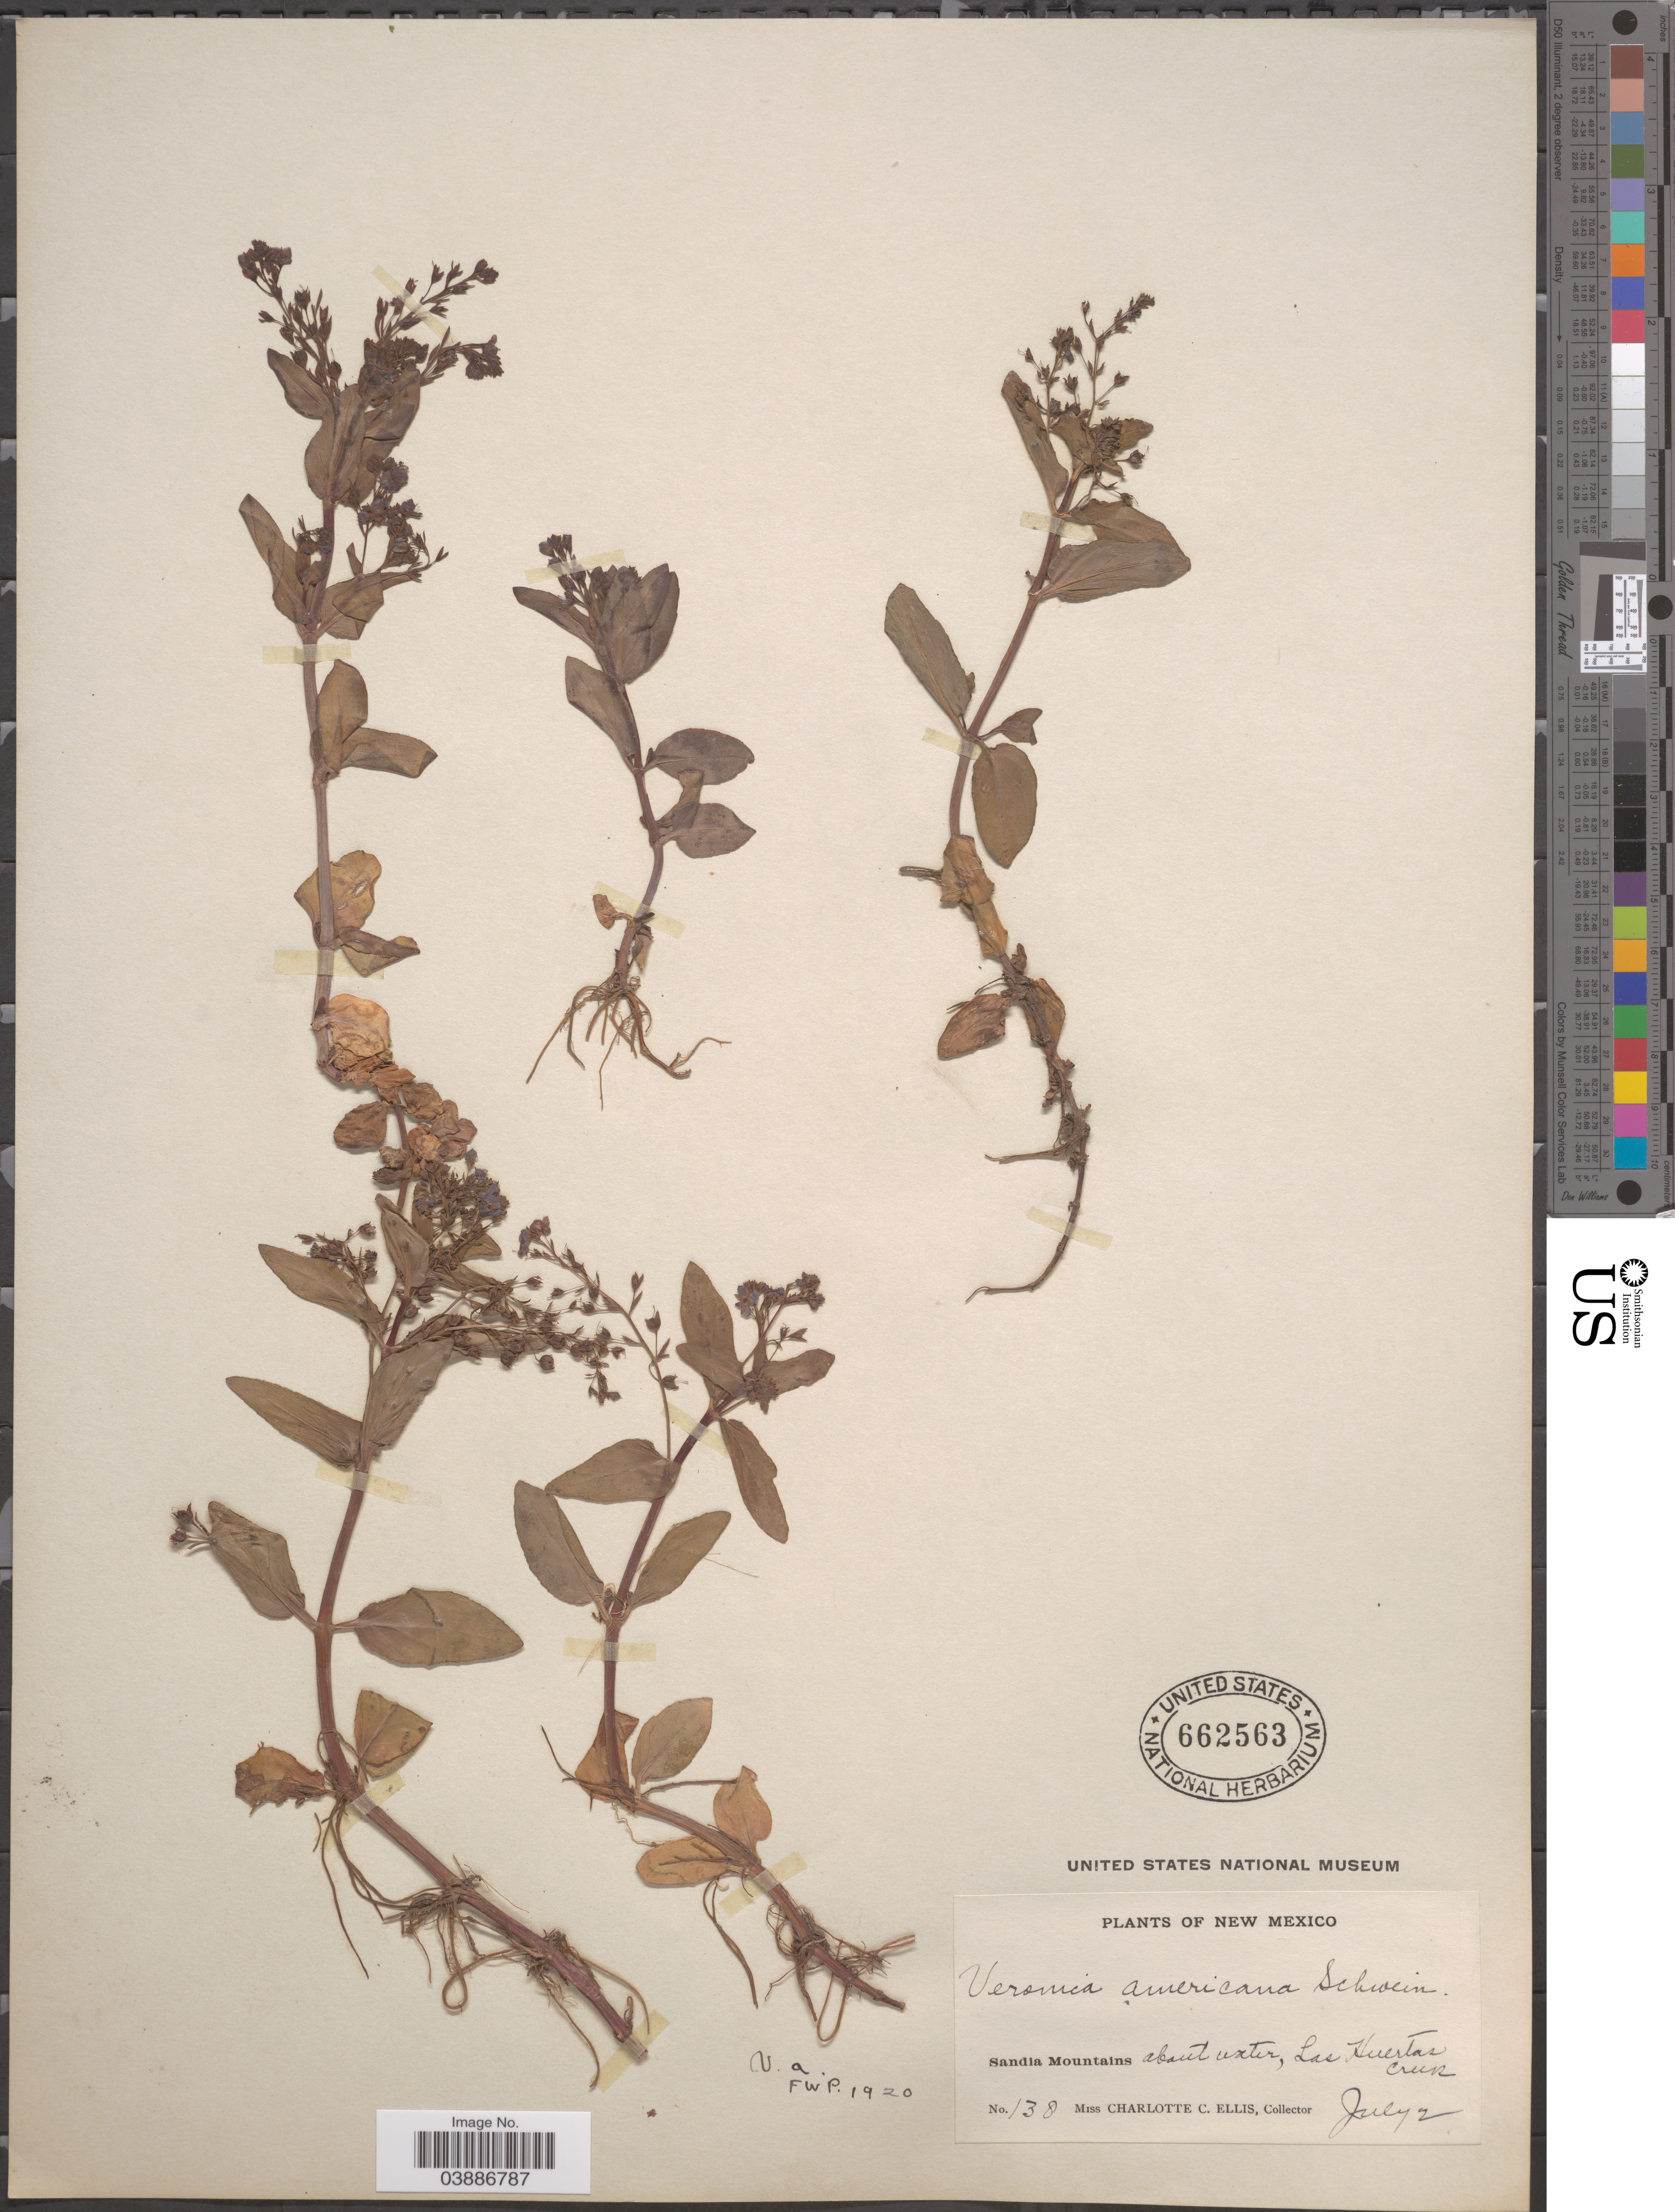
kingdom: Plantae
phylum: Tracheophyta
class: Magnoliopsida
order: Lamiales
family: Plantaginaceae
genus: Veronica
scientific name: Veronica americana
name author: Schwein. ex Benth.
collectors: C. C. Ellis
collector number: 138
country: United States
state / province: New Mexico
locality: Sandia Mountains about water, Las Huertas Creek.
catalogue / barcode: US 662563